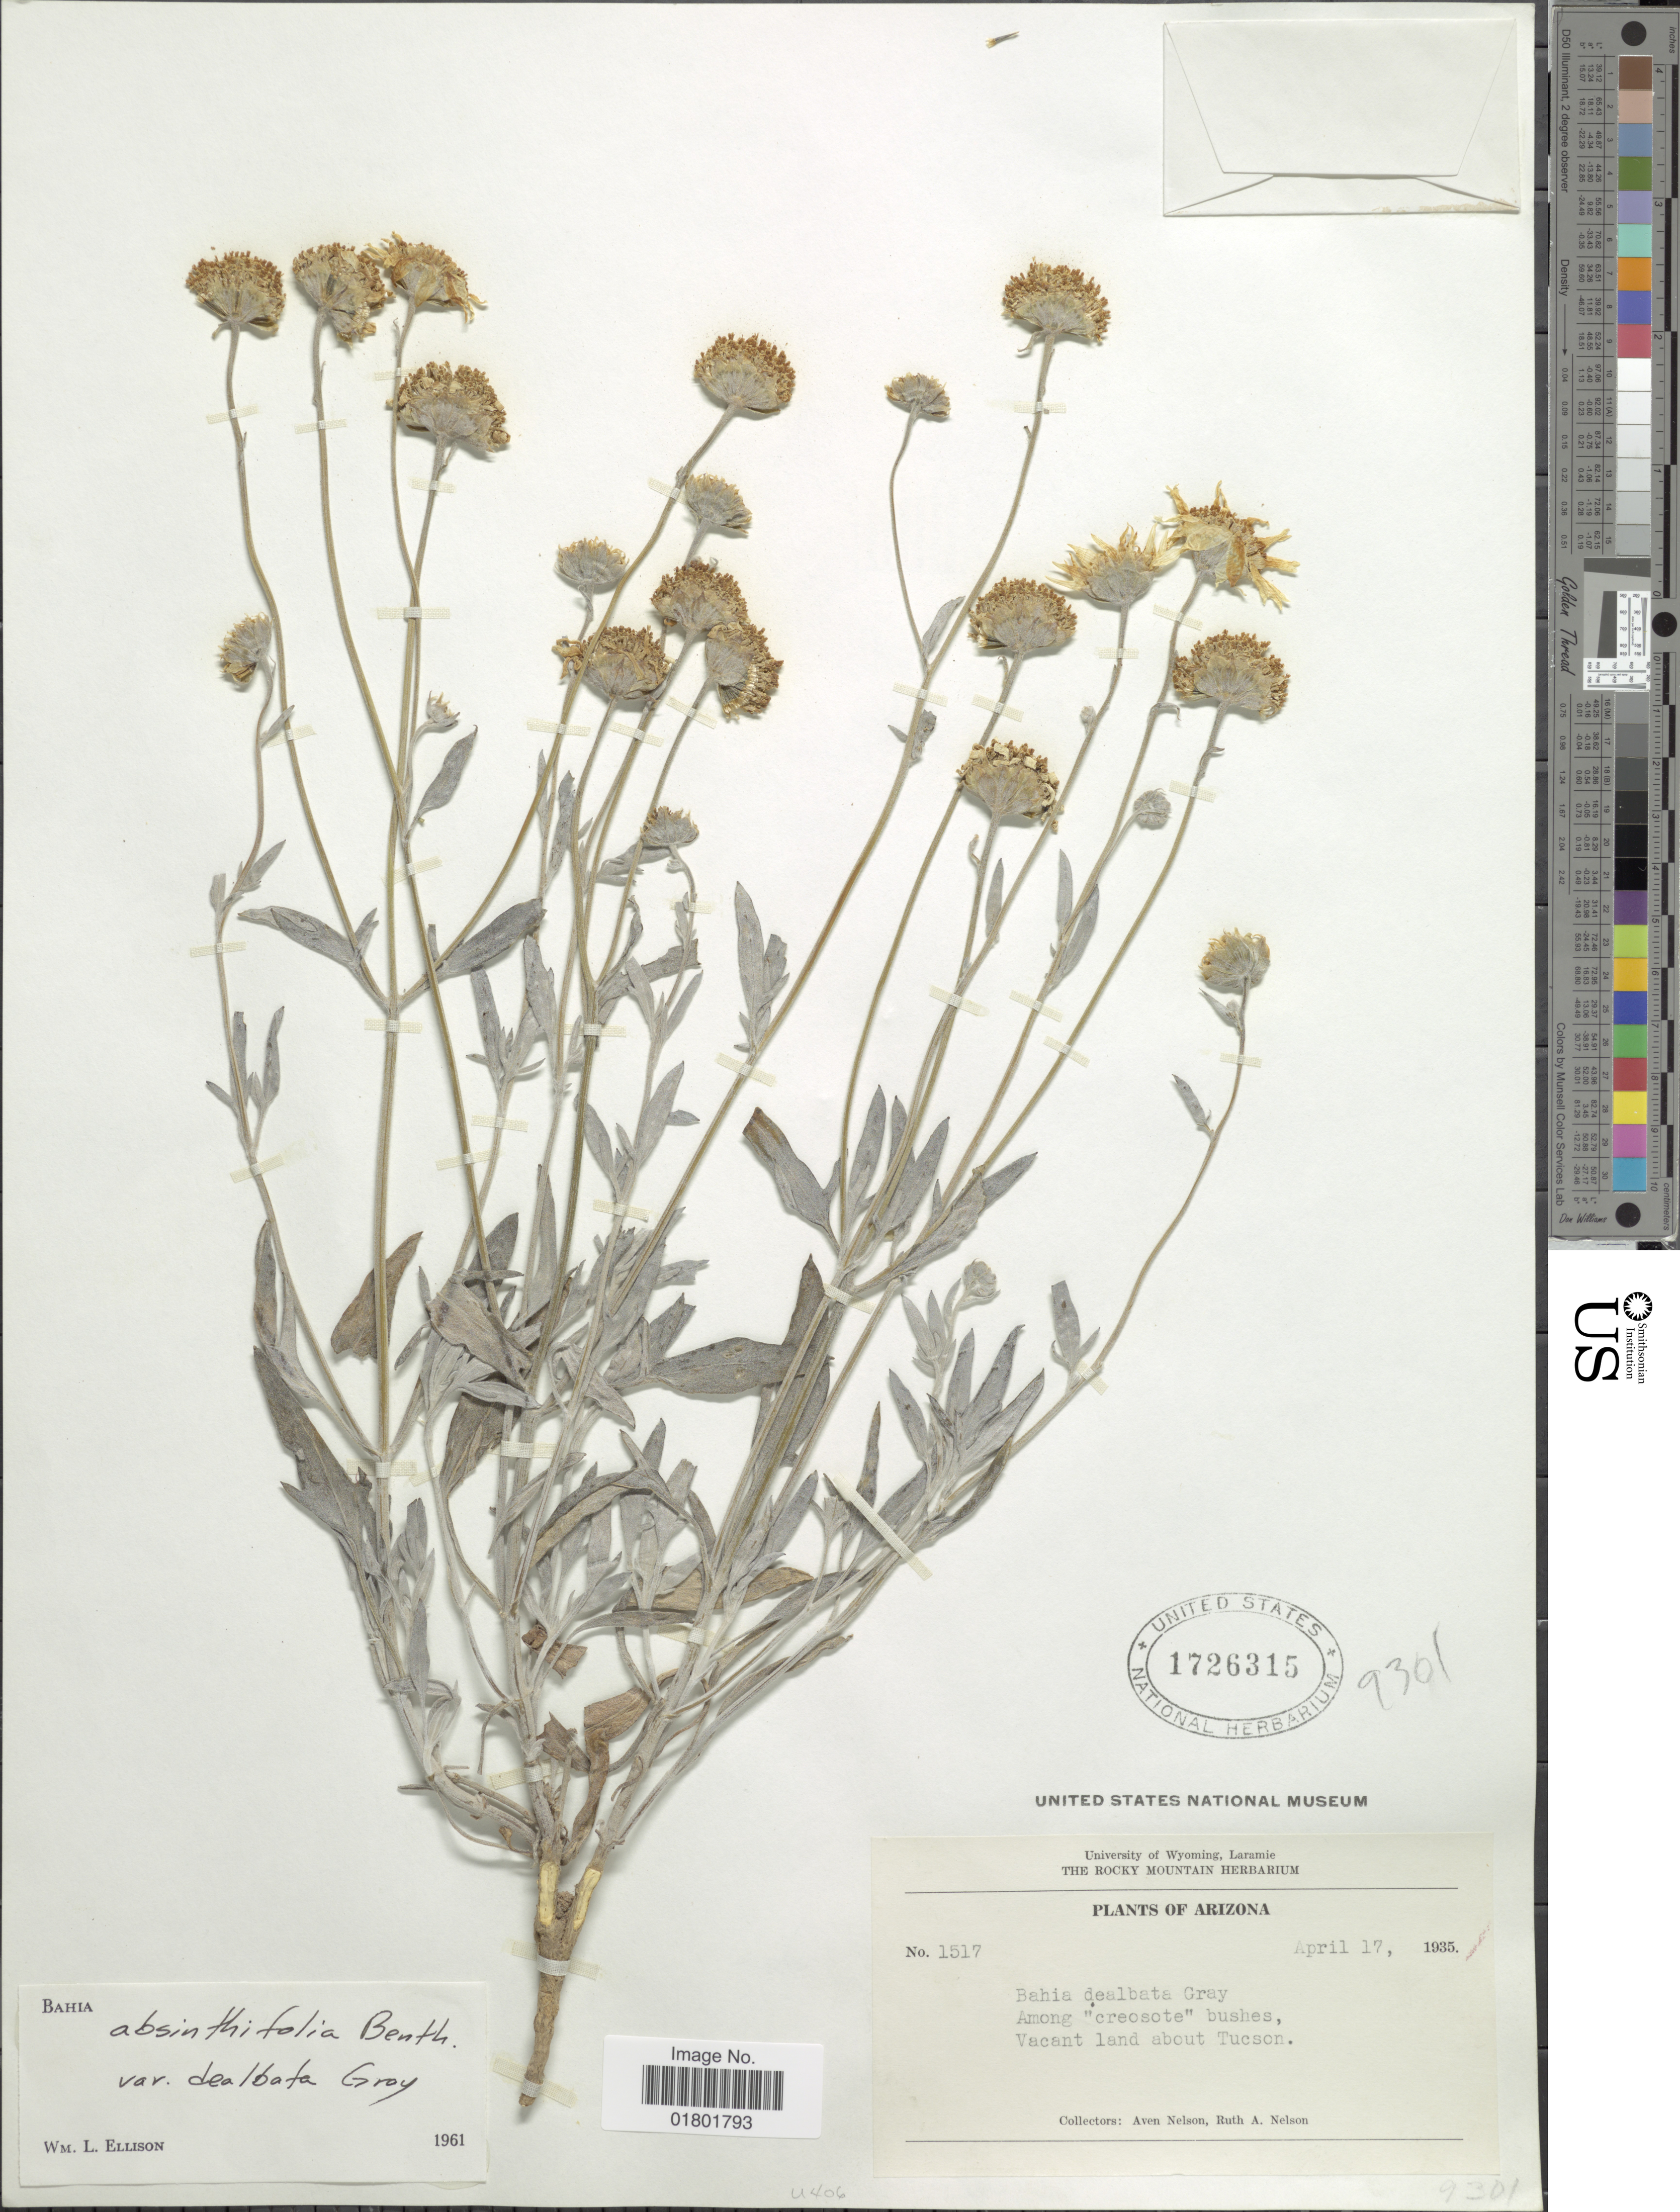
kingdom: Plantae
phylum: Tracheophyta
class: Magnoliopsida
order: Asterales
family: Asteraceae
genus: Bahia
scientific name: Bahia absinthifolia var. dealbata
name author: A. Gray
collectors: A. Nelson & R. A. Nelson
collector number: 1517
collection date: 1935-04-17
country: United States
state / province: Arizona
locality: Vacant land about Tucson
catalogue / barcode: US 1726315